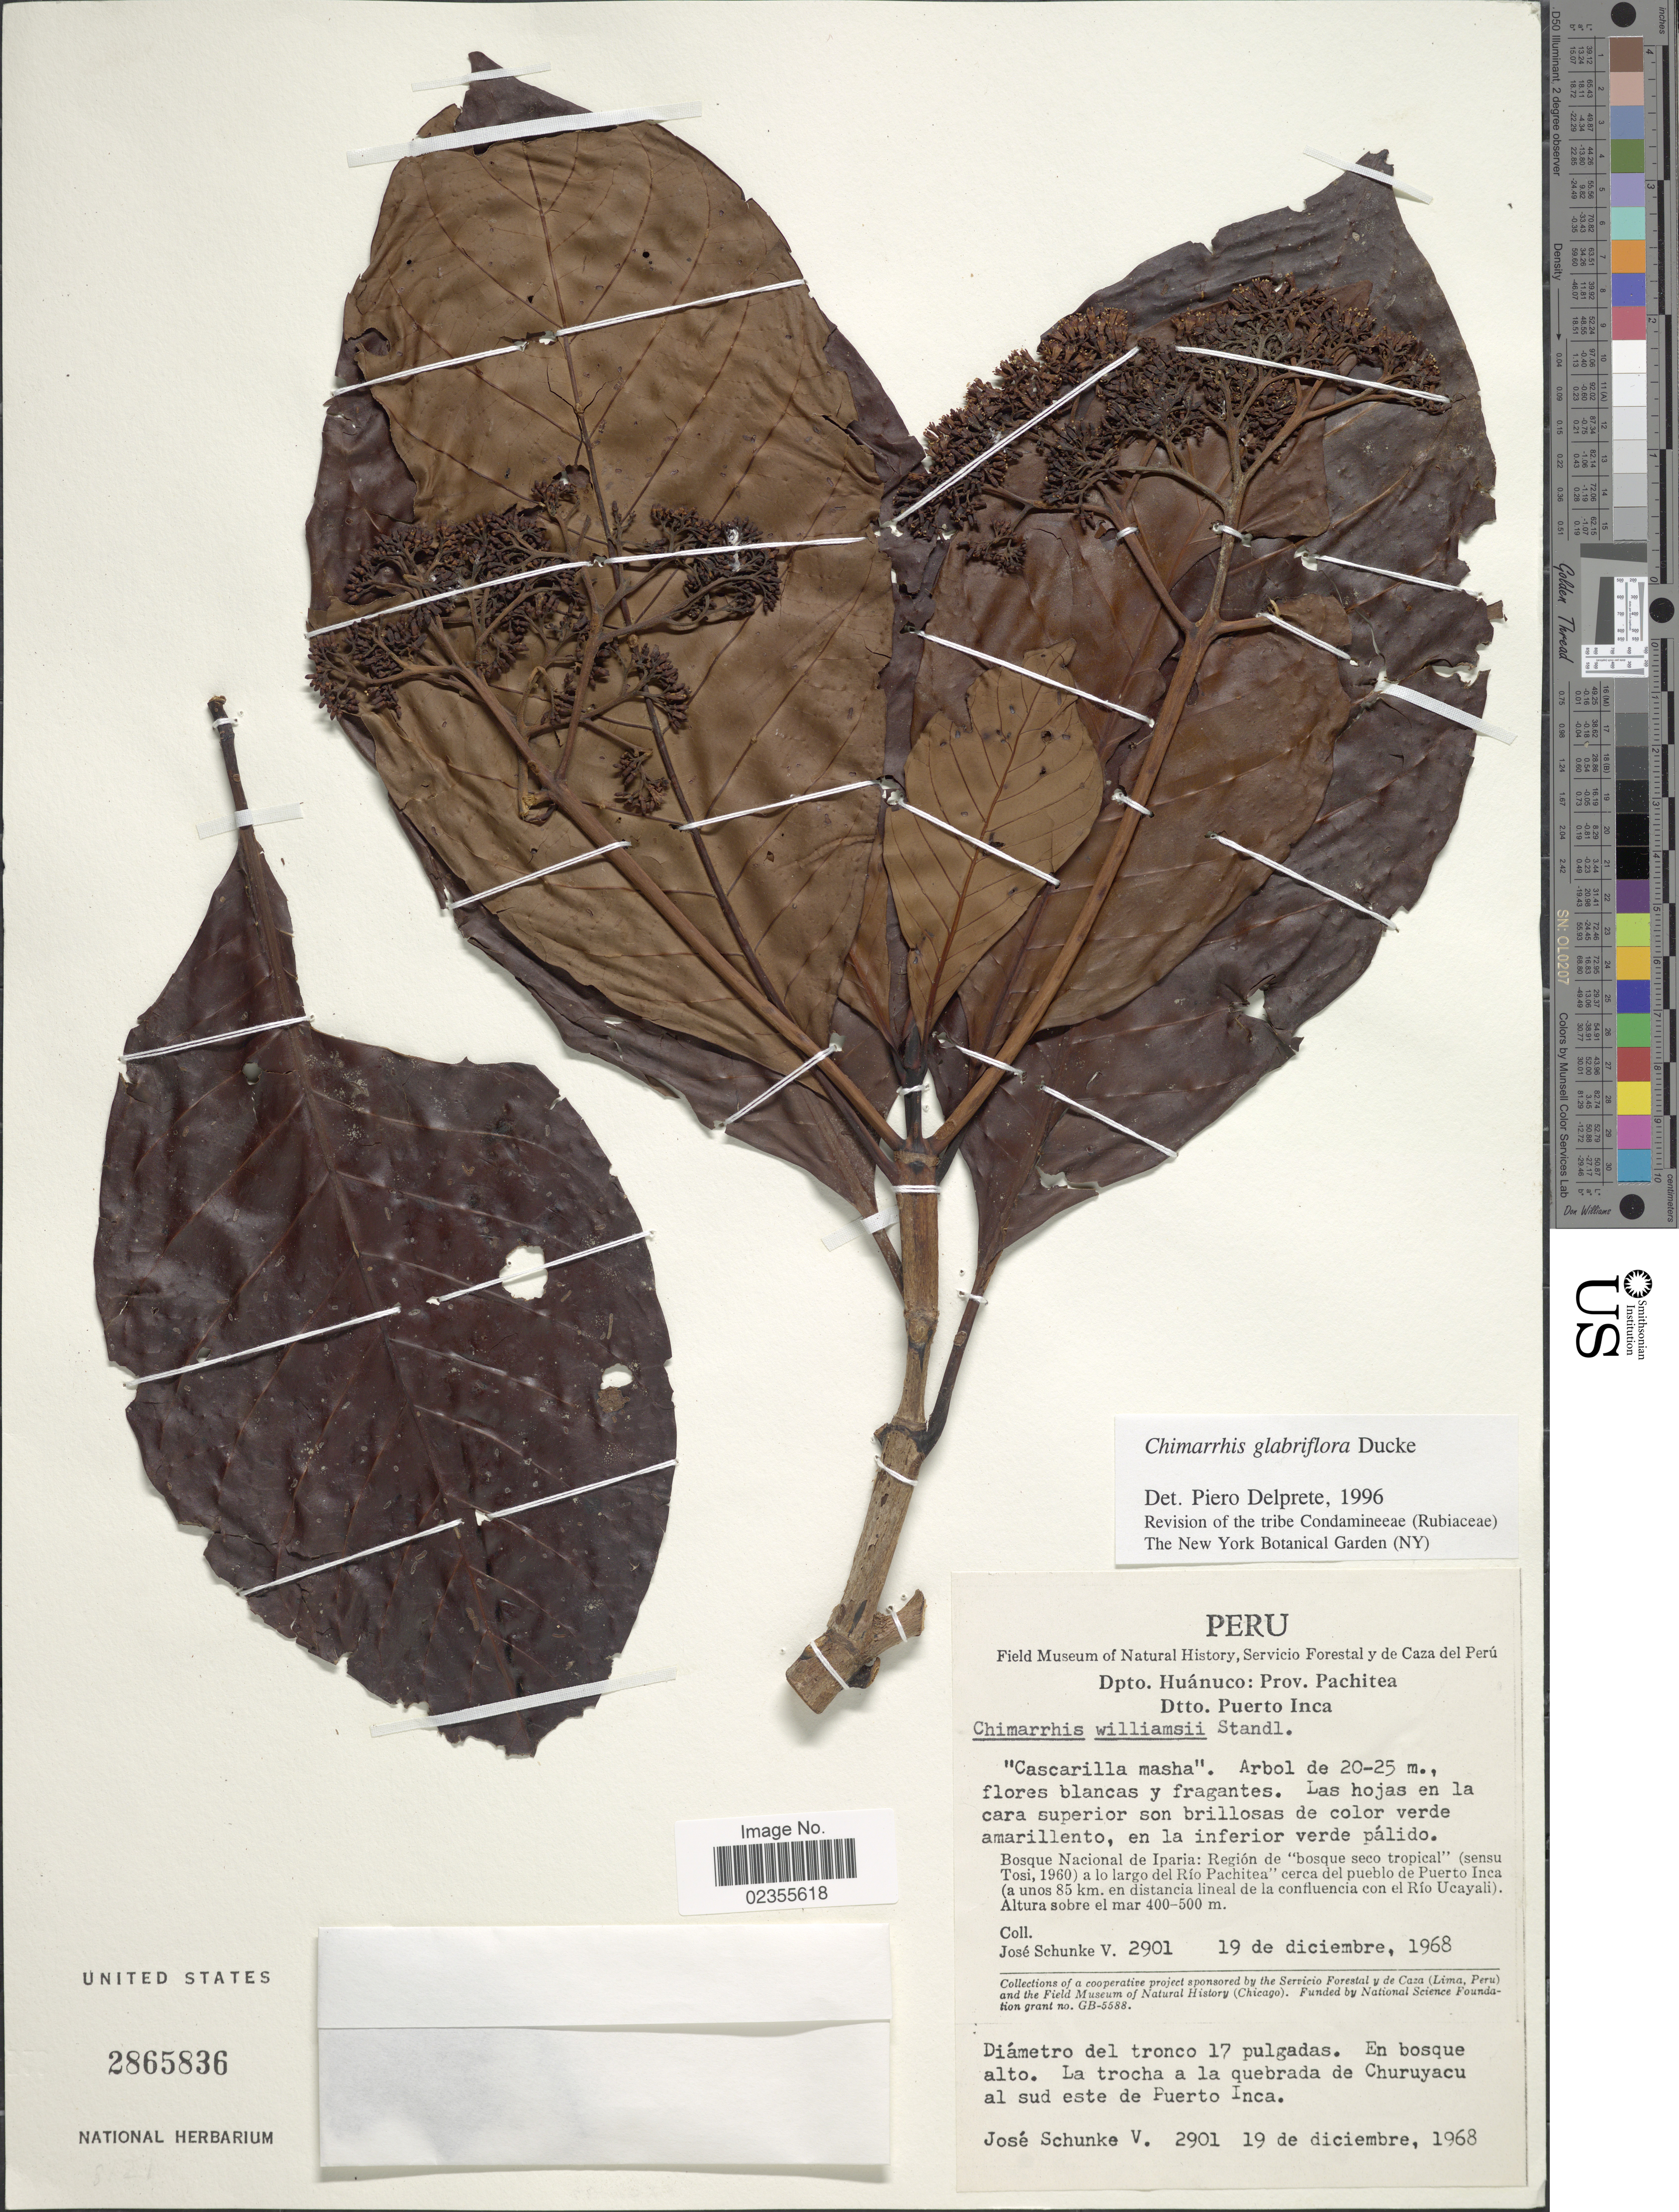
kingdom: Plantae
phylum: Tracheophyta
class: Magnoliopsida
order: Gentianales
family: Rubiaceae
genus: Chimarrhis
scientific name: Chimarrhis glabriflora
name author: Ducke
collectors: J. Schunke Vigo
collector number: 2901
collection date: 1968-12-19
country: Peru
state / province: Huánuco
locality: Prov. Pachitea. Dtto. Puerto Inca. Bosque Nacional de Iparia: Region de "bosque seco tropical" a lo largo del Rio Pachitea. Cerca del pueblo de Puerto Inca (a unos 85 km. en distancia lineal de la confluencia con el Rio Ucayali). La trocha a la quebrada de Churuyacu al sud este de Puerto Inca.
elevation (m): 400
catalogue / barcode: US 2865836